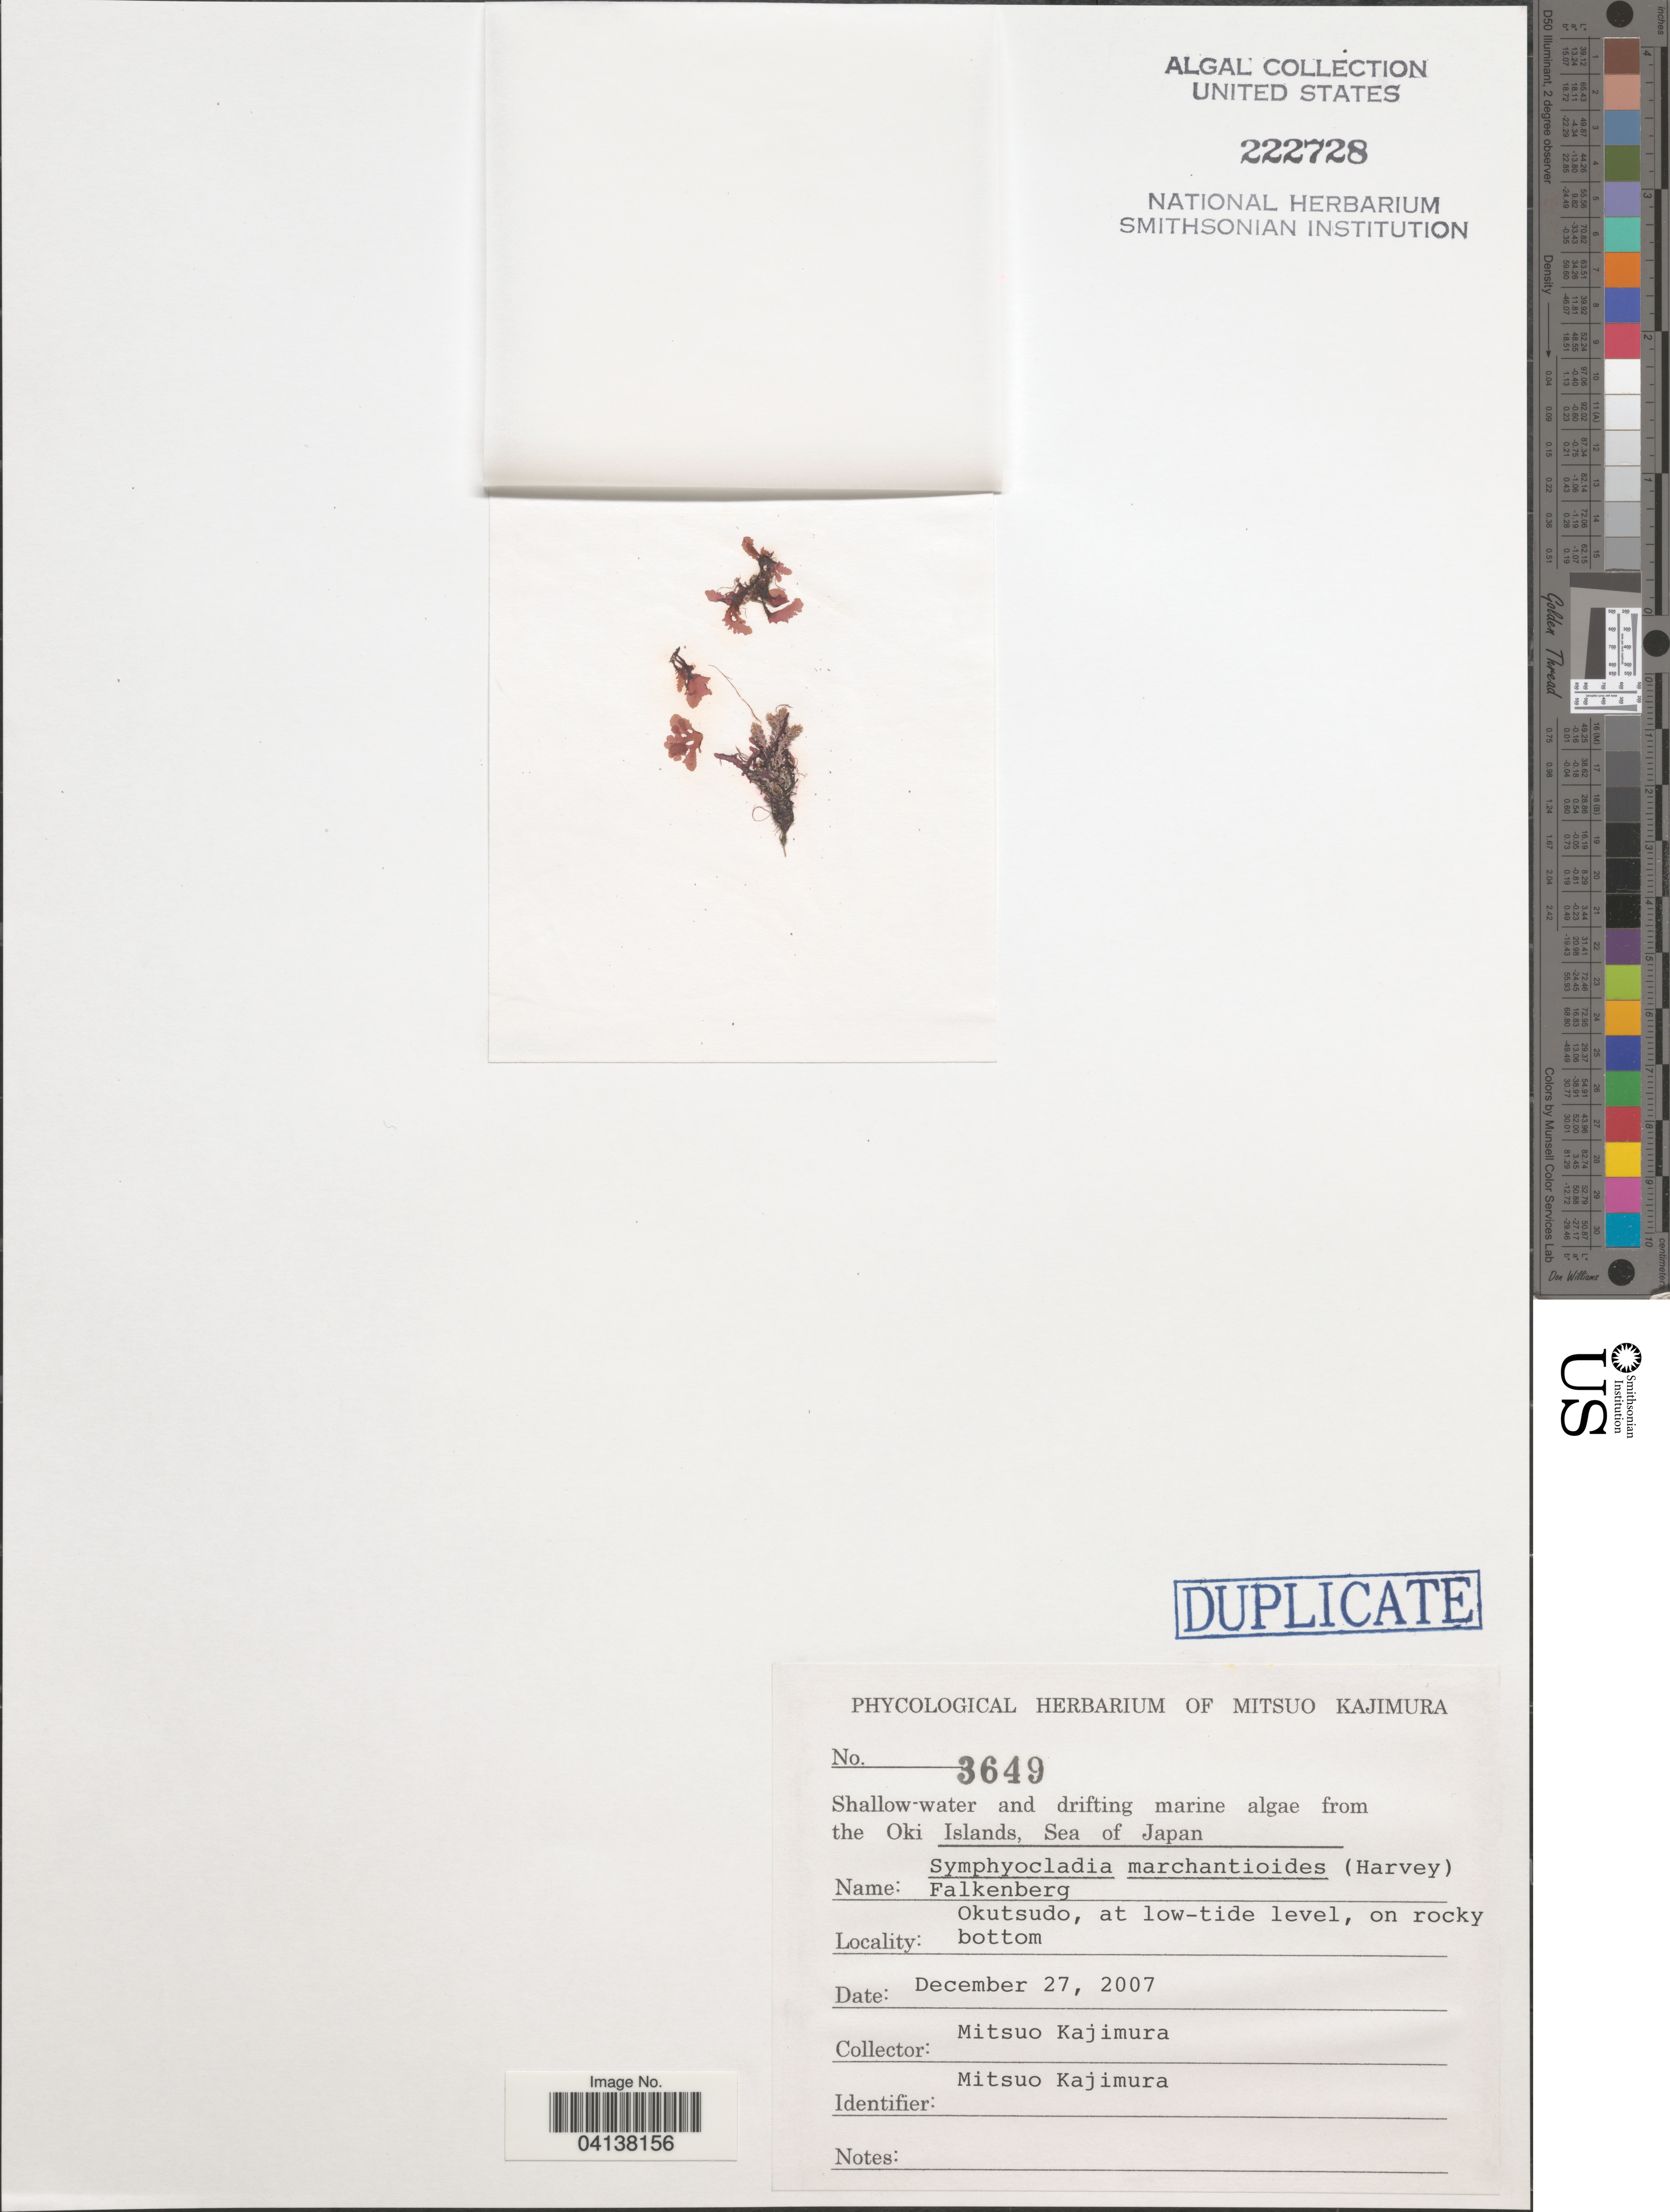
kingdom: Plantae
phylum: Rhodophyta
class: Florideophyceae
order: Ceramiales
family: Rhodomelaceae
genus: Symphyocladia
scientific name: Symphyocladia marchantioides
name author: (Harv. in Hook. f.) Falkenb. in F. Schmitz & Falkenb.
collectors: M. Kajimura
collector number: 3649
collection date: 2007-12-27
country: Japan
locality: The Oki Islands, Sea of Japan. Okutsudo, at low-tide level.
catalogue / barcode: US 222728